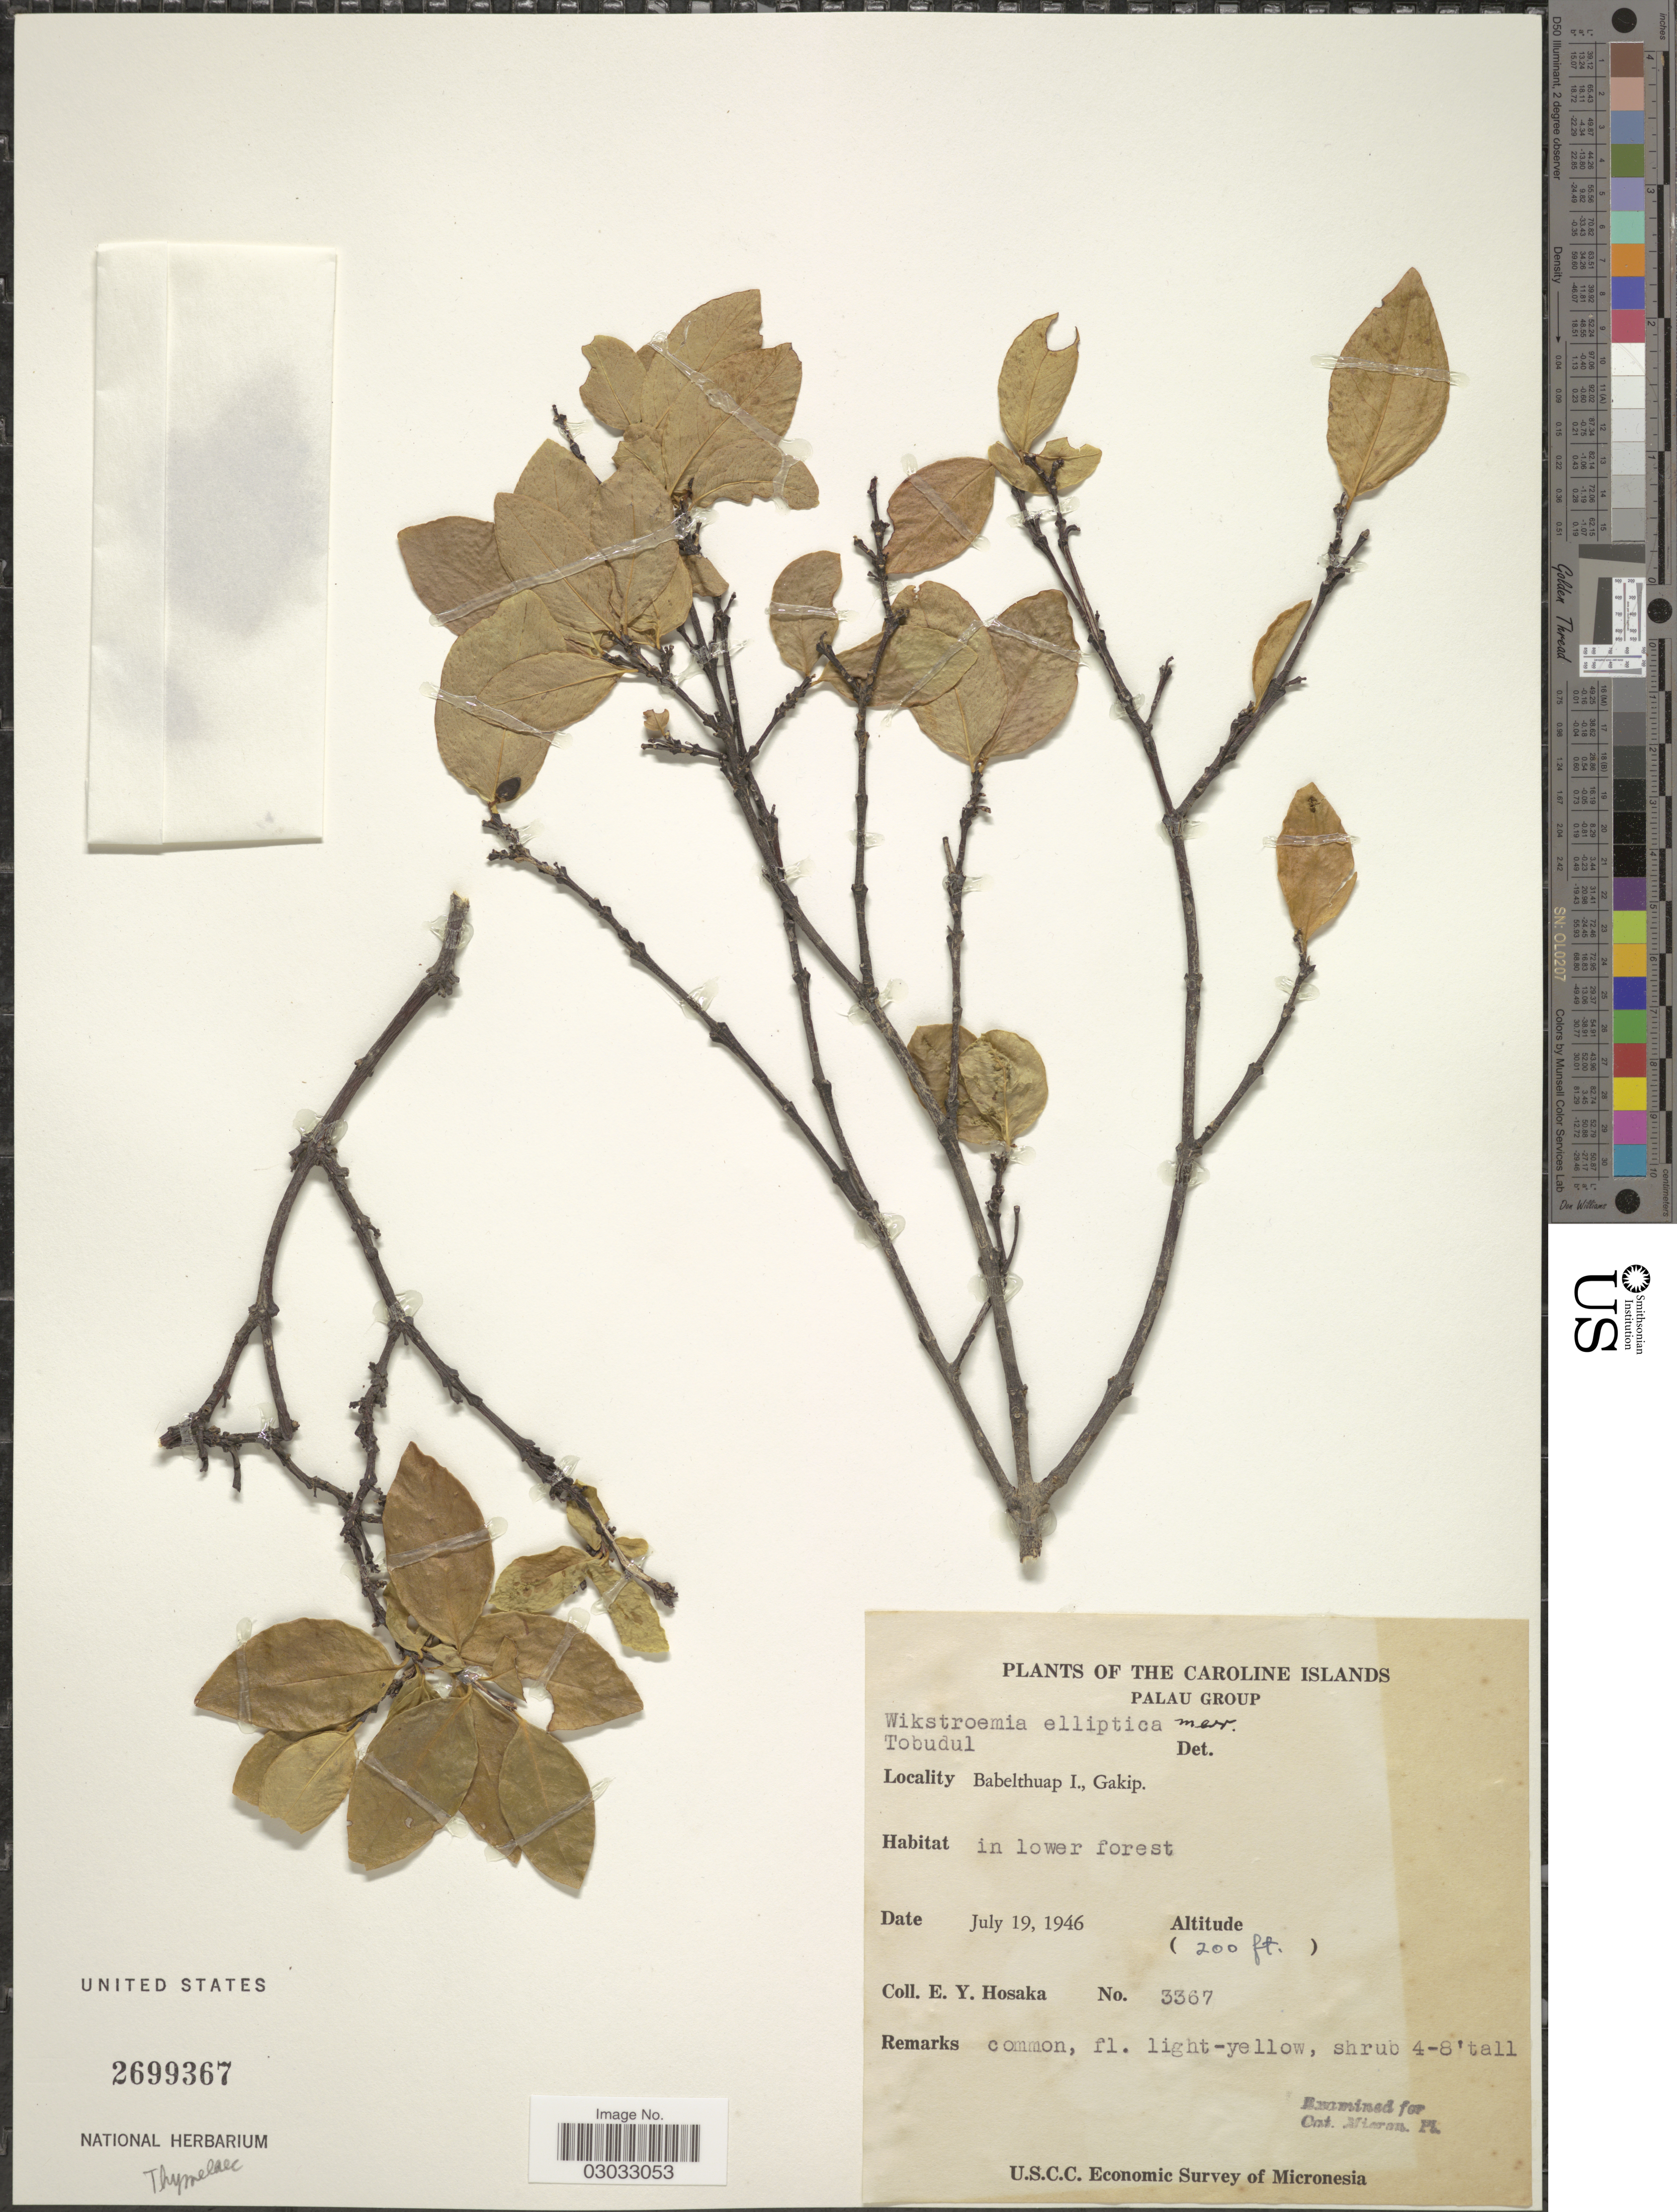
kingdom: Plantae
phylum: Tracheophyta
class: Magnoliopsida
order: Malvales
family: Thymelaeaceae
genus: Wikstroemia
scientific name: Wikstroemia elliptica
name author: Merr.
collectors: E. Y. Hosaka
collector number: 3367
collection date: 1946-07-19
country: Palau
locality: The Caroline Islands, Palau Group, Babelthuap I., Gakip.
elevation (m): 61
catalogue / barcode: US 2699367